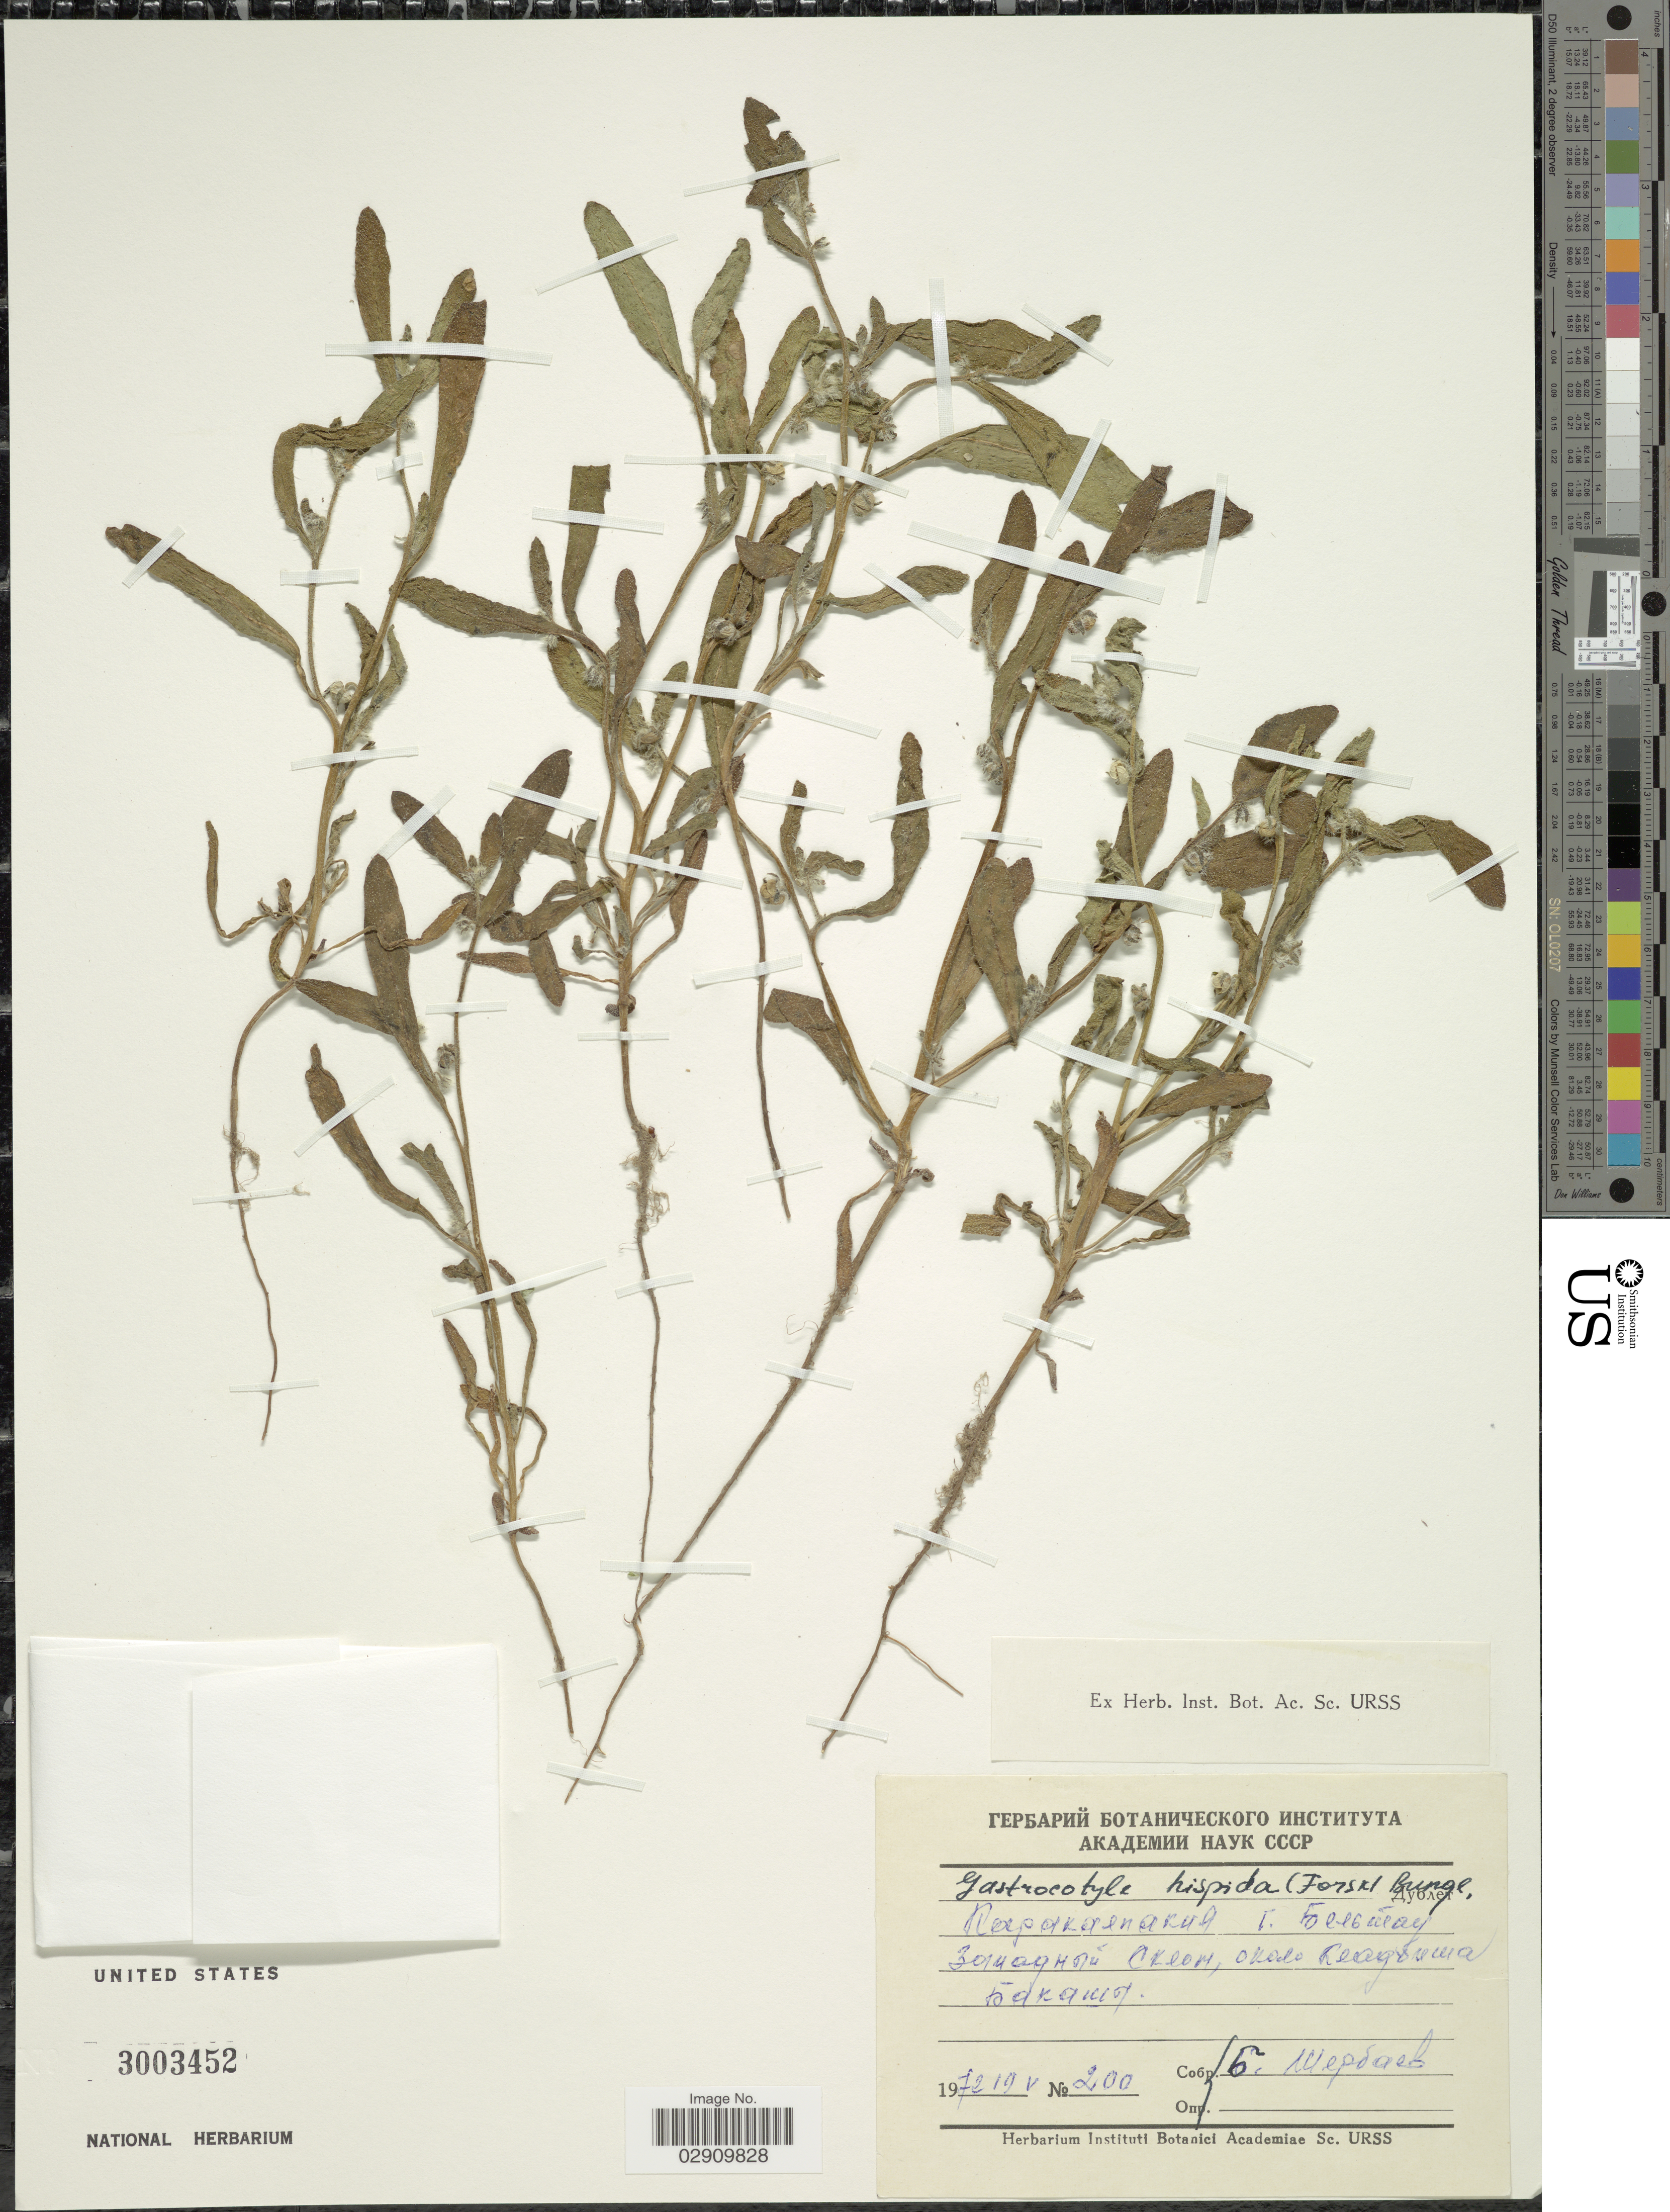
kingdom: Plantae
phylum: Tracheophyta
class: Magnoliopsida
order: Boraginales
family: Boraginaceae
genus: Gastrocotyle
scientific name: Gastrocotyle hispida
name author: (Forssk.) Bunge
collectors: B. Sherbaev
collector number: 200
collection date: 1972-05-19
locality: X.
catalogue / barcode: US 3003452